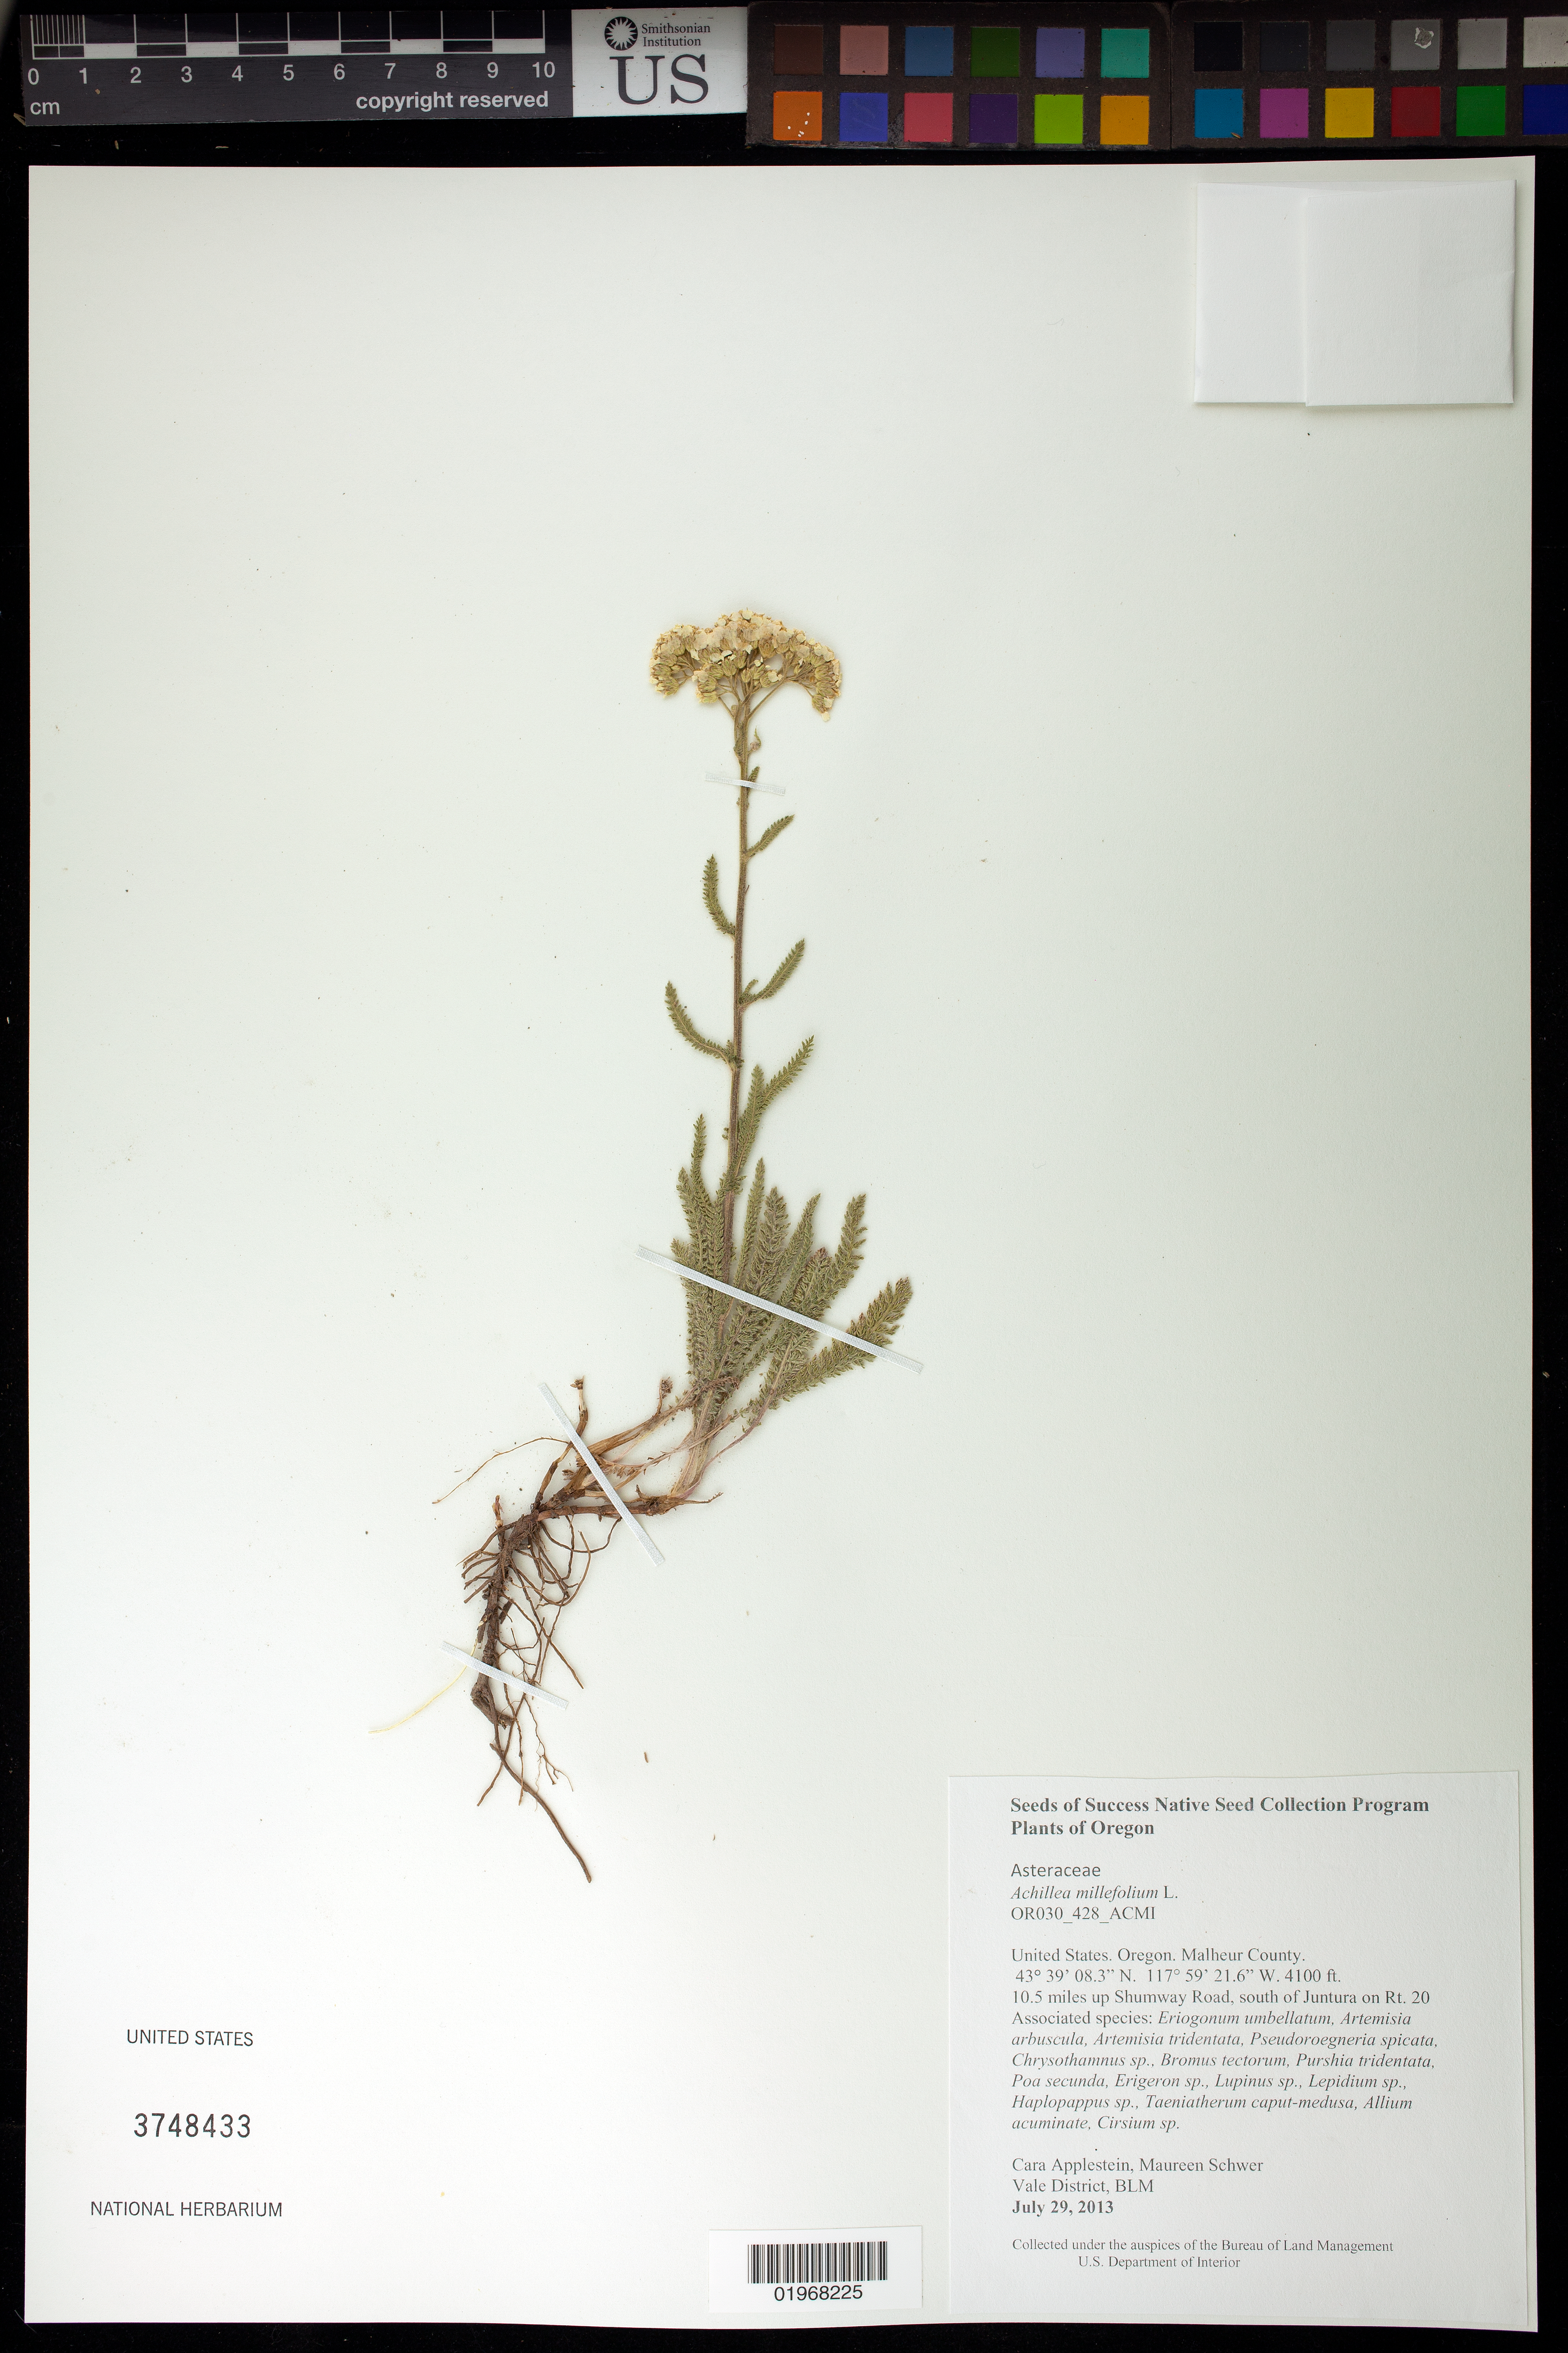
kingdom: Plantae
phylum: Tracheophyta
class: Magnoliopsida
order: Asterales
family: Asteraceae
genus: Achillea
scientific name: Achillea millefolium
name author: L.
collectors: C. Applestein & M. Schwer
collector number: OR030-428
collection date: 2013-07-29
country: United States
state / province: Oregon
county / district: Malheur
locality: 10.5 mi. up Shumway Rd, S of Juntura on Rt 20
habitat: With Artemisia tridentata, Poa secunda, Lupinus sp., ect.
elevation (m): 1250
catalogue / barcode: US 3748433